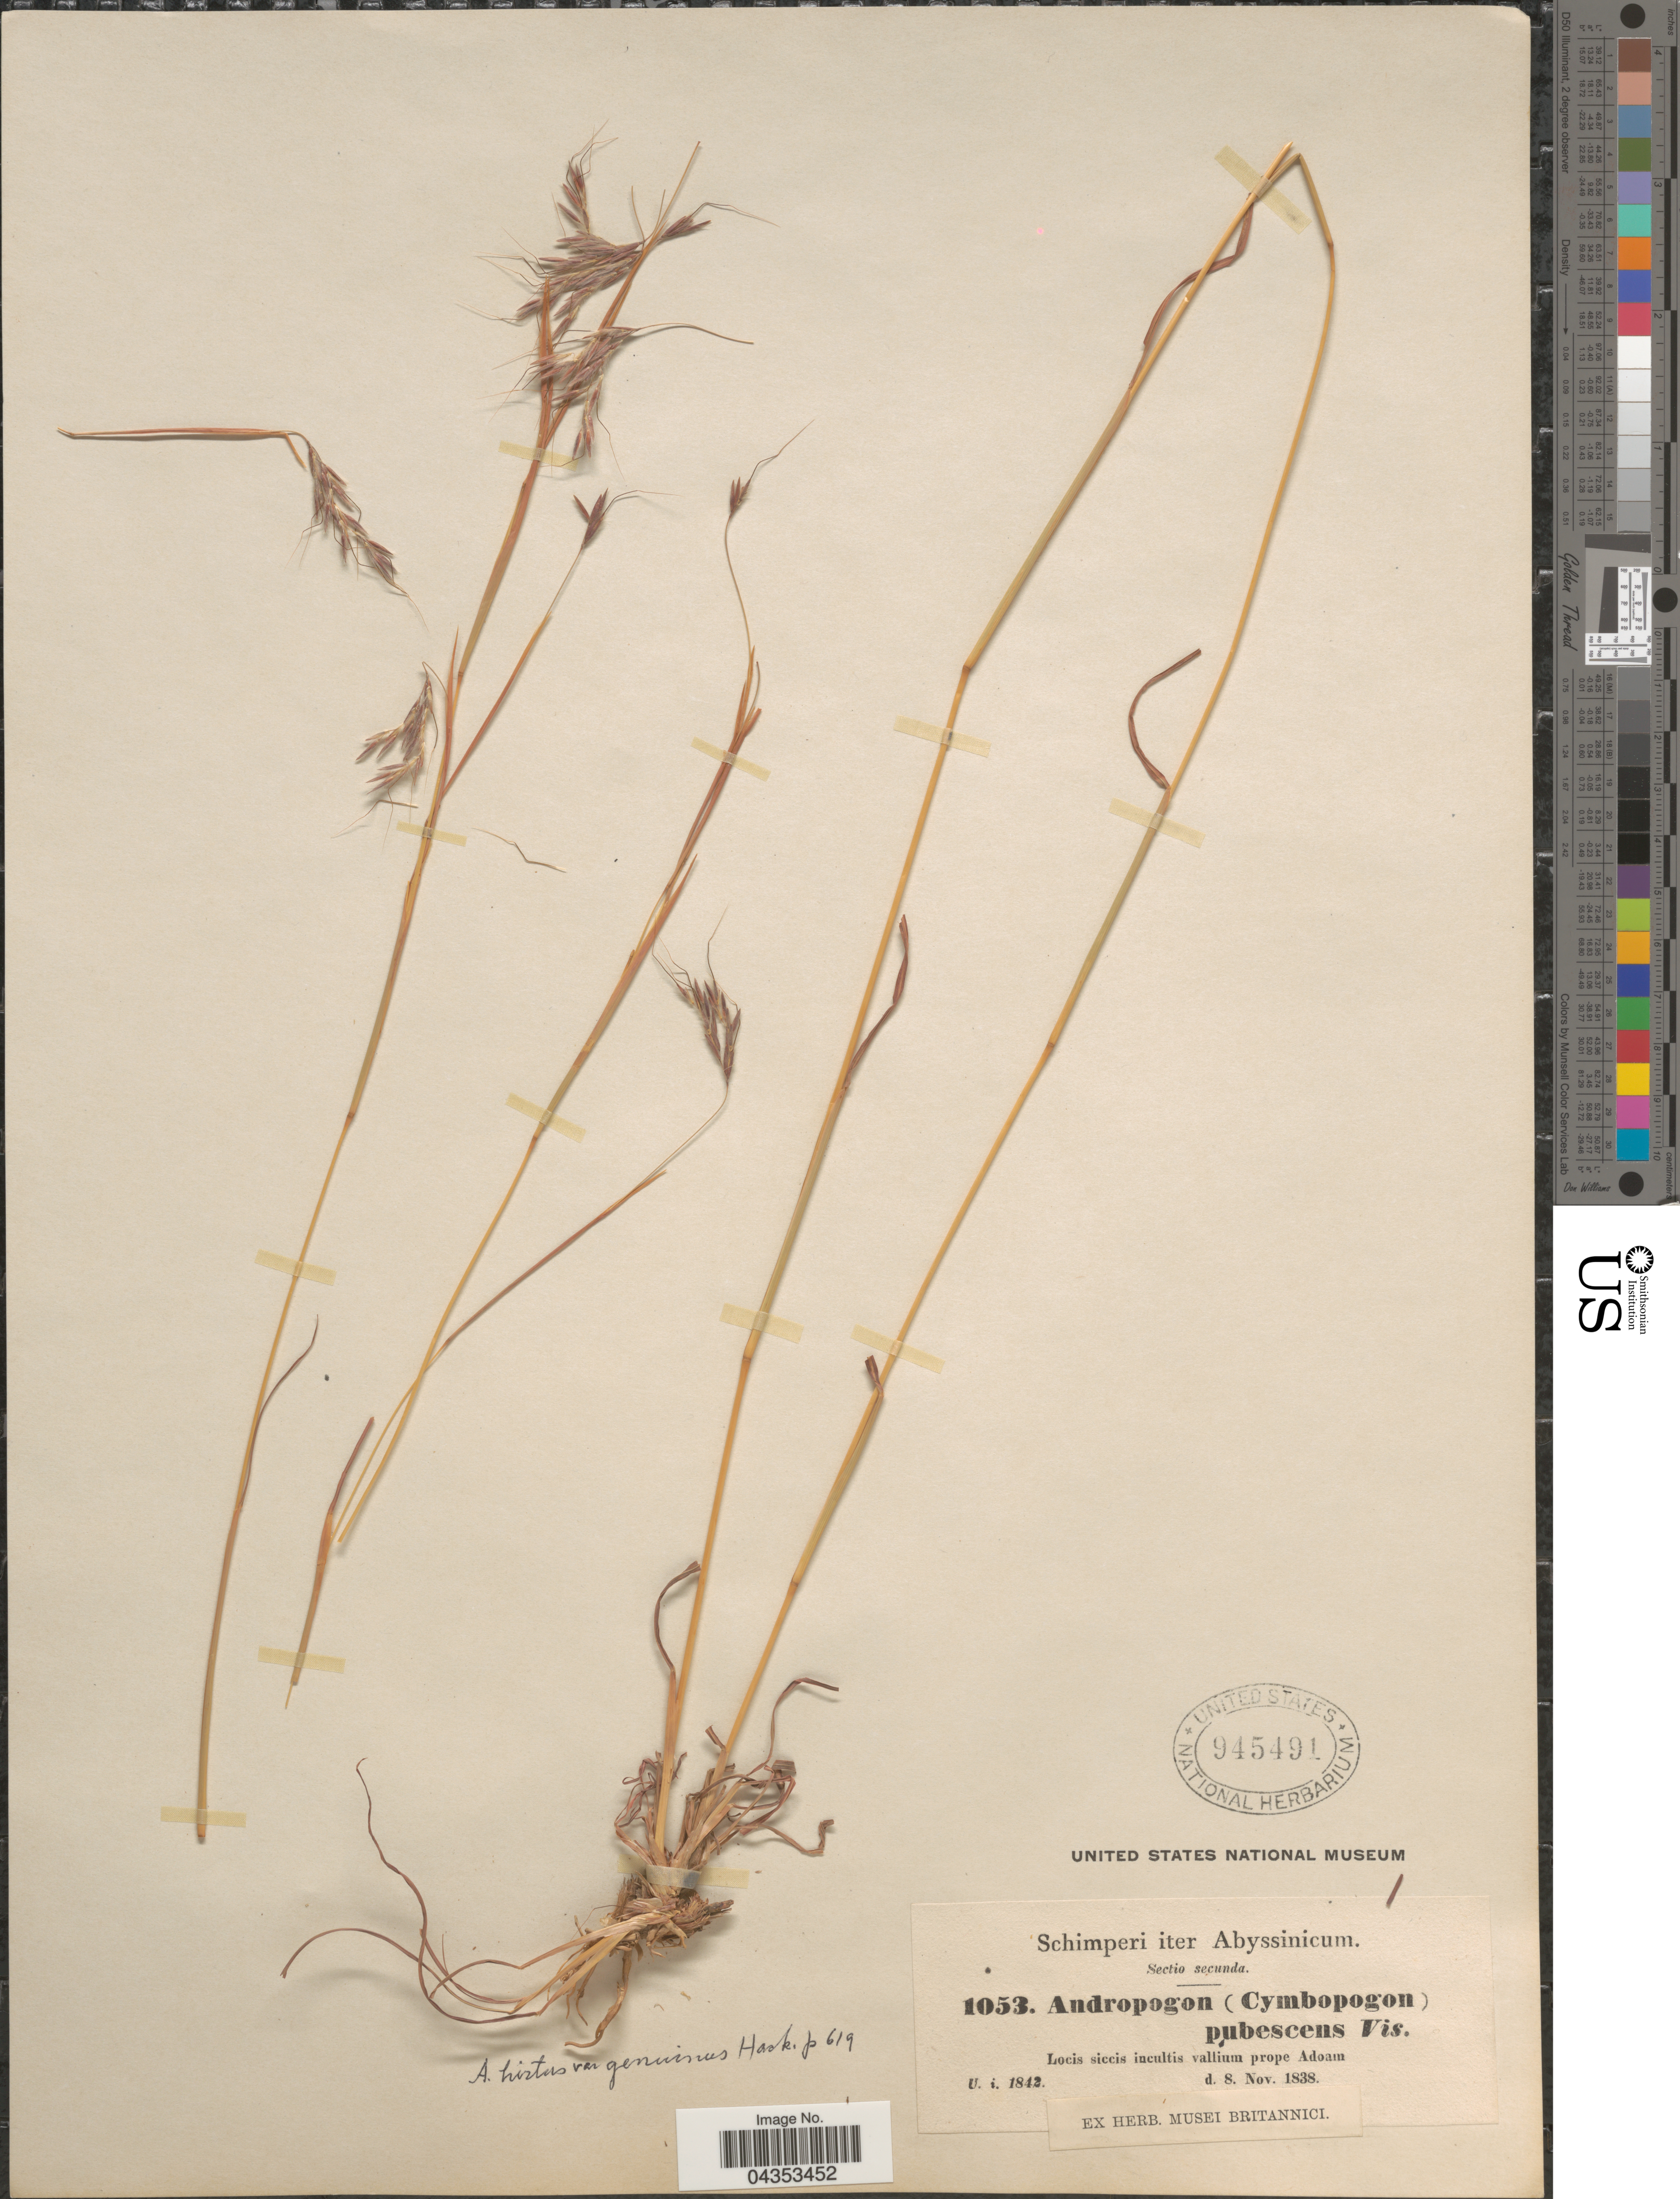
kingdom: Plantae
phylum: Tracheophyta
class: Liliopsida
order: Poales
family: Poaceae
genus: Hyparrhenia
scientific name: Hyparrhenia hirta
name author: (L.) Stapf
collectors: -. Schimper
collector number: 1053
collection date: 1838-11-08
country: Ethiopia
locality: Iter Abyssinicum. Locis siccis incultis vallium prope Adoam.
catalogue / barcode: US 945491